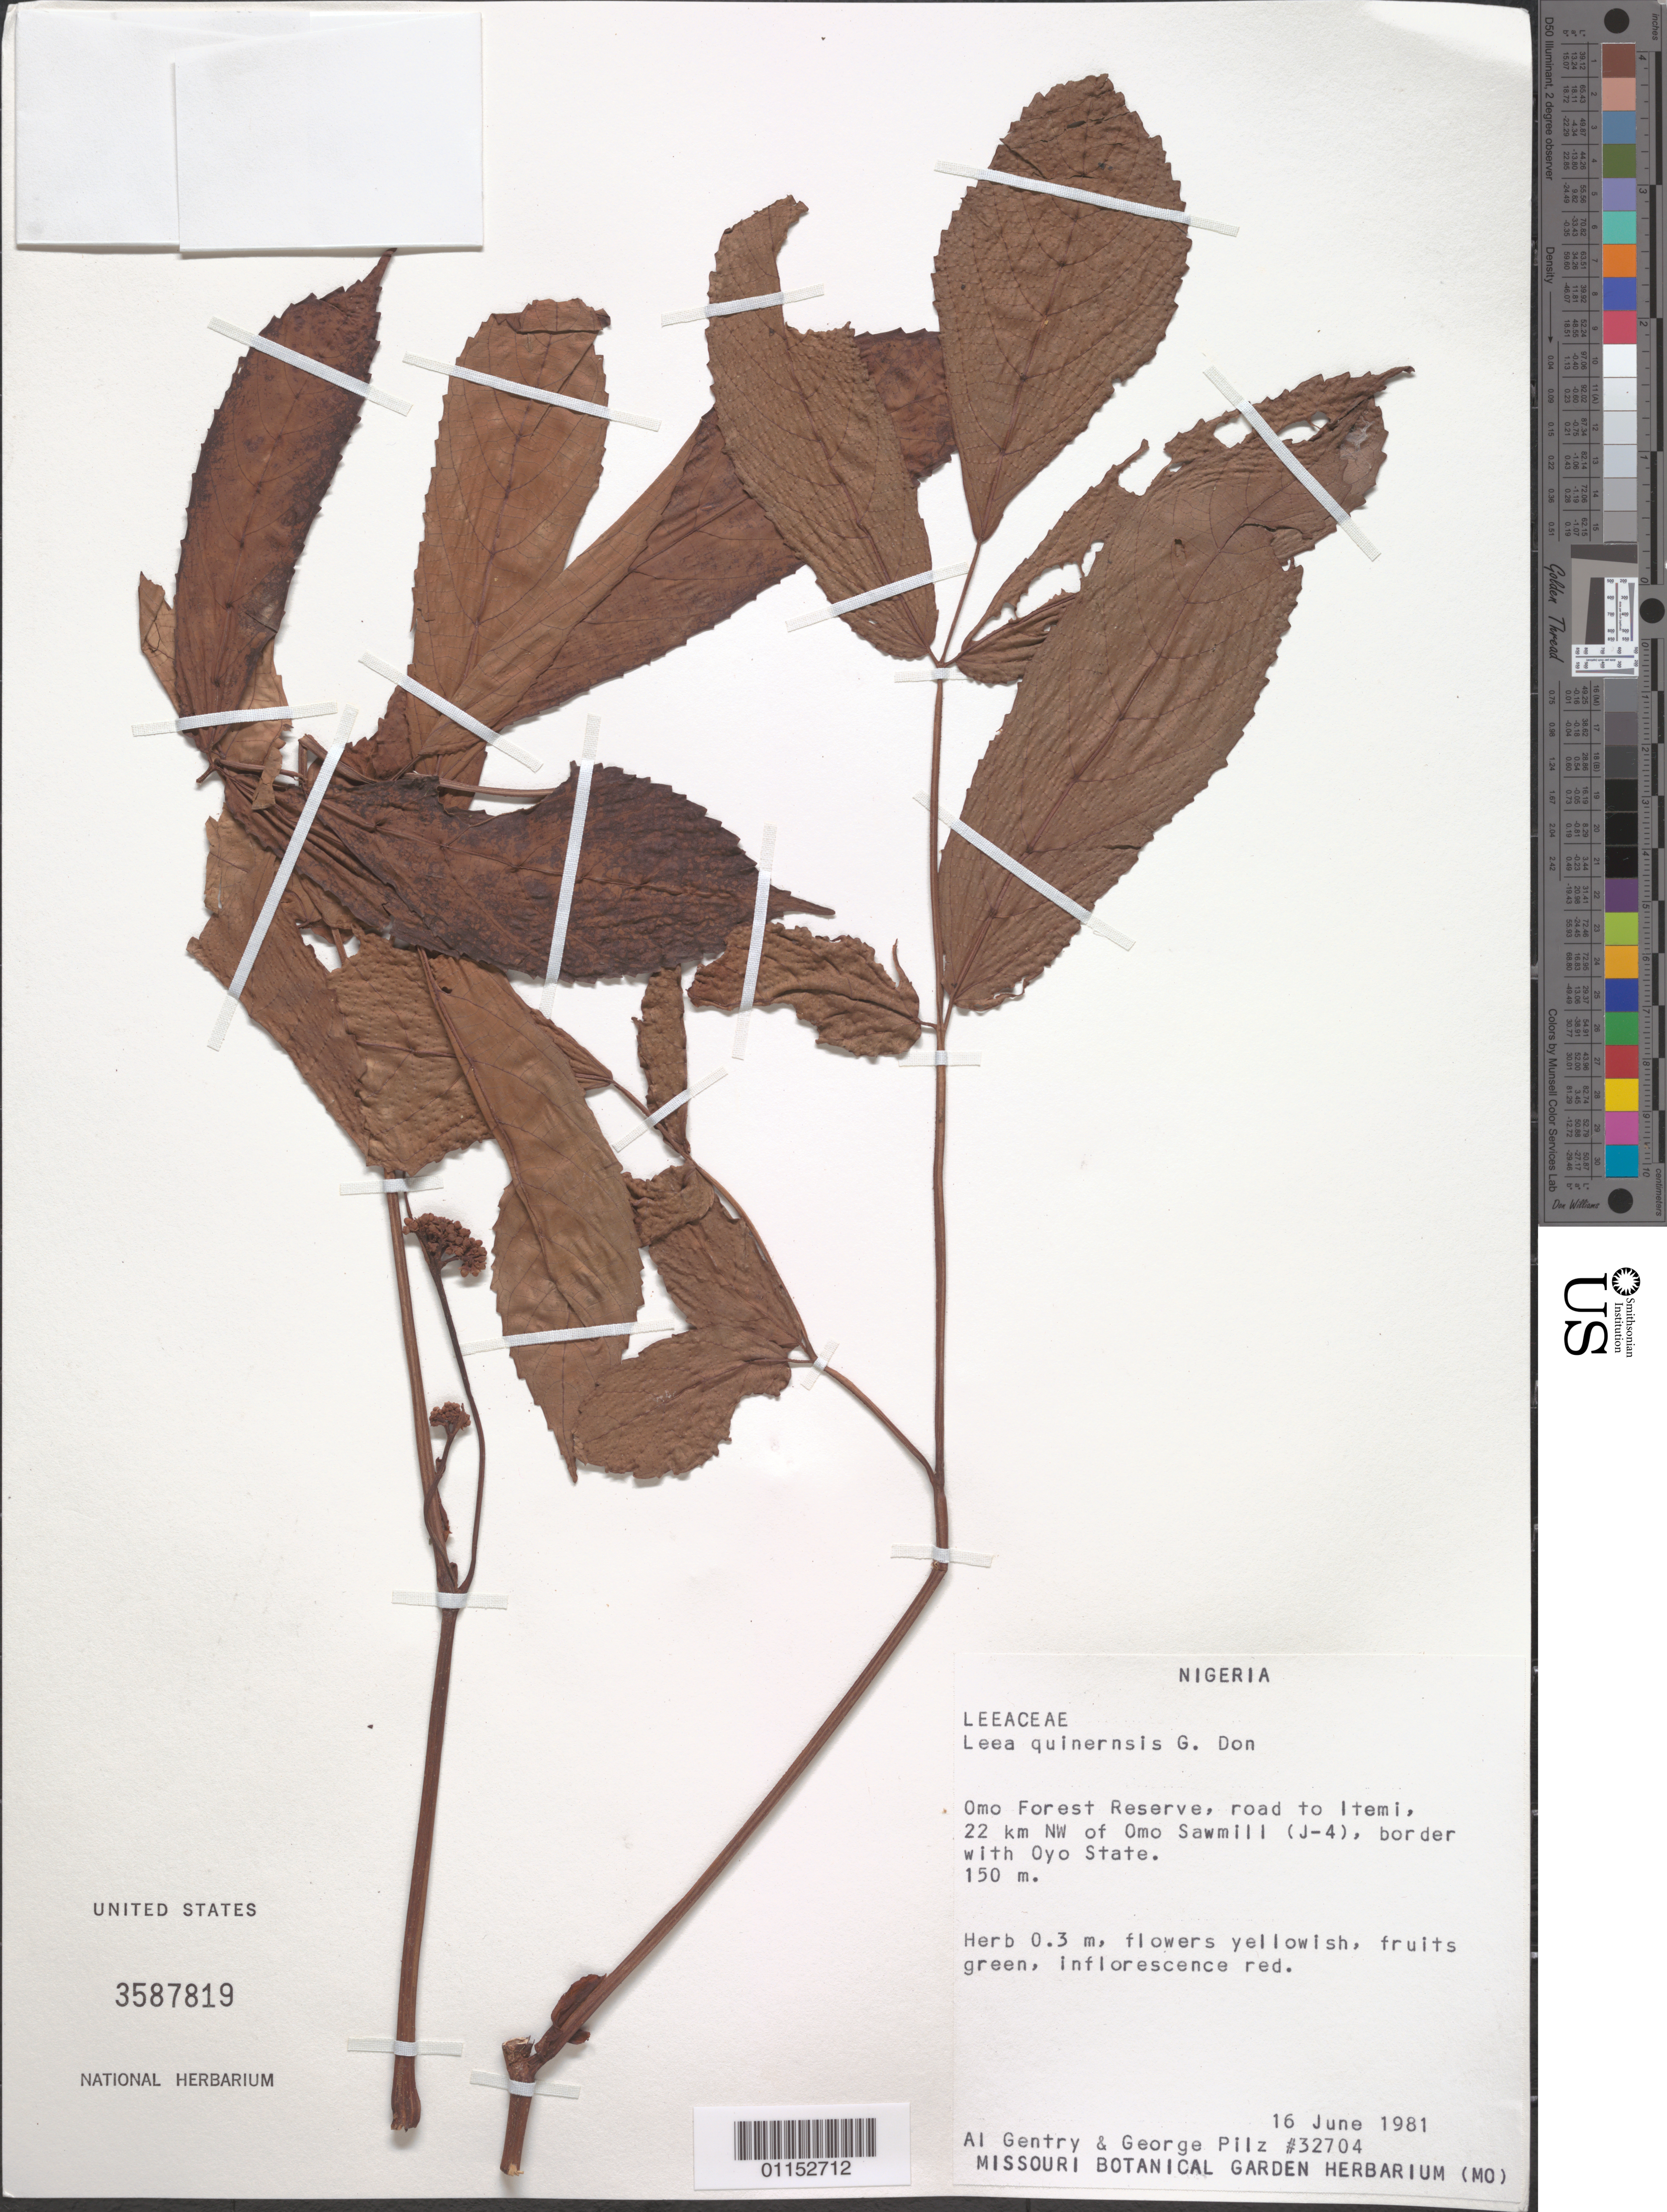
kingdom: Plantae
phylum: Tracheophyta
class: Magnoliopsida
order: Vitales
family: Vitaceae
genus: Leea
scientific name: Leea guineensis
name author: G. Don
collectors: A. H. Gentry & G. E. Pilz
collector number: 32704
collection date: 1981-06-16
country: Nigeria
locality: Omo Forest Reserve, road to Itemi, 22 km NW of Omo Sawmill (J - 4), border with Oyo State.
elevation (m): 150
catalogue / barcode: US 3587819